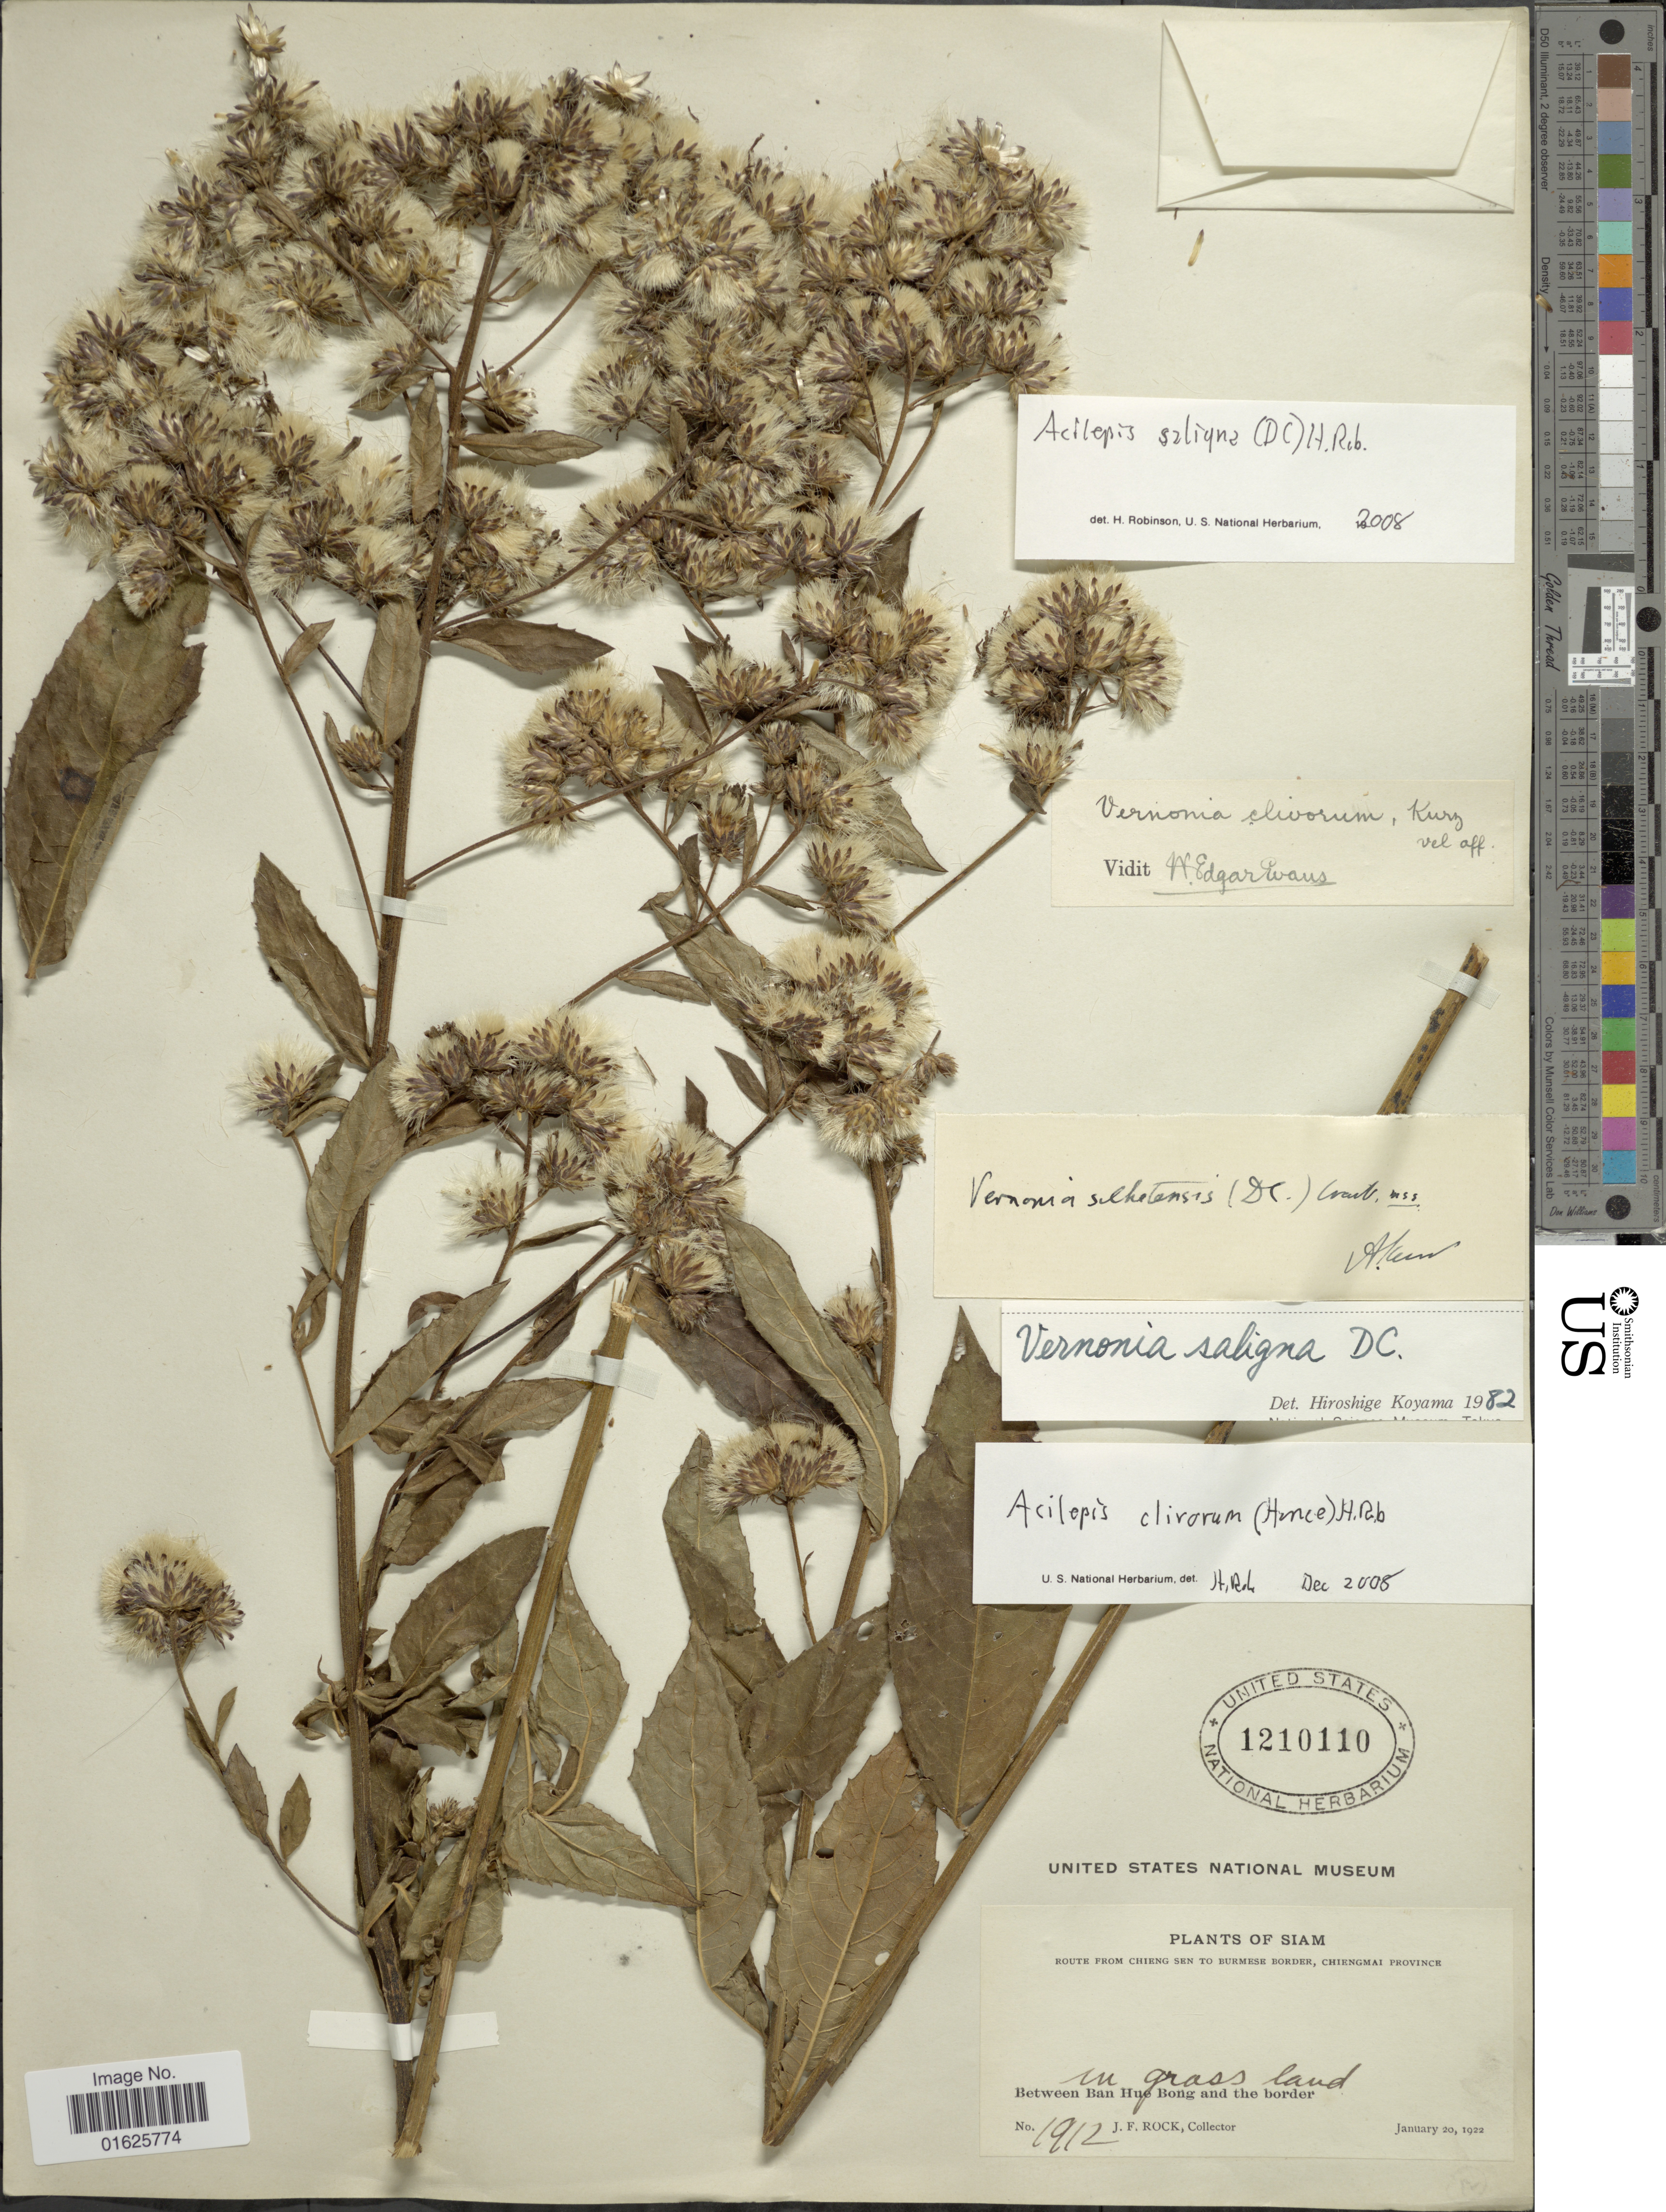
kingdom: Plantae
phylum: Tracheophyta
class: Magnoliopsida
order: Asterales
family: Asteraceae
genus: Acilepis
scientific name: Acilepis clivorum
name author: (Hance) H. Rob.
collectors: J. Rock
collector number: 1912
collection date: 1922-01-20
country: Thailand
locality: Siam, Between Ban Hue Bong and the border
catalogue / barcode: US 1210110